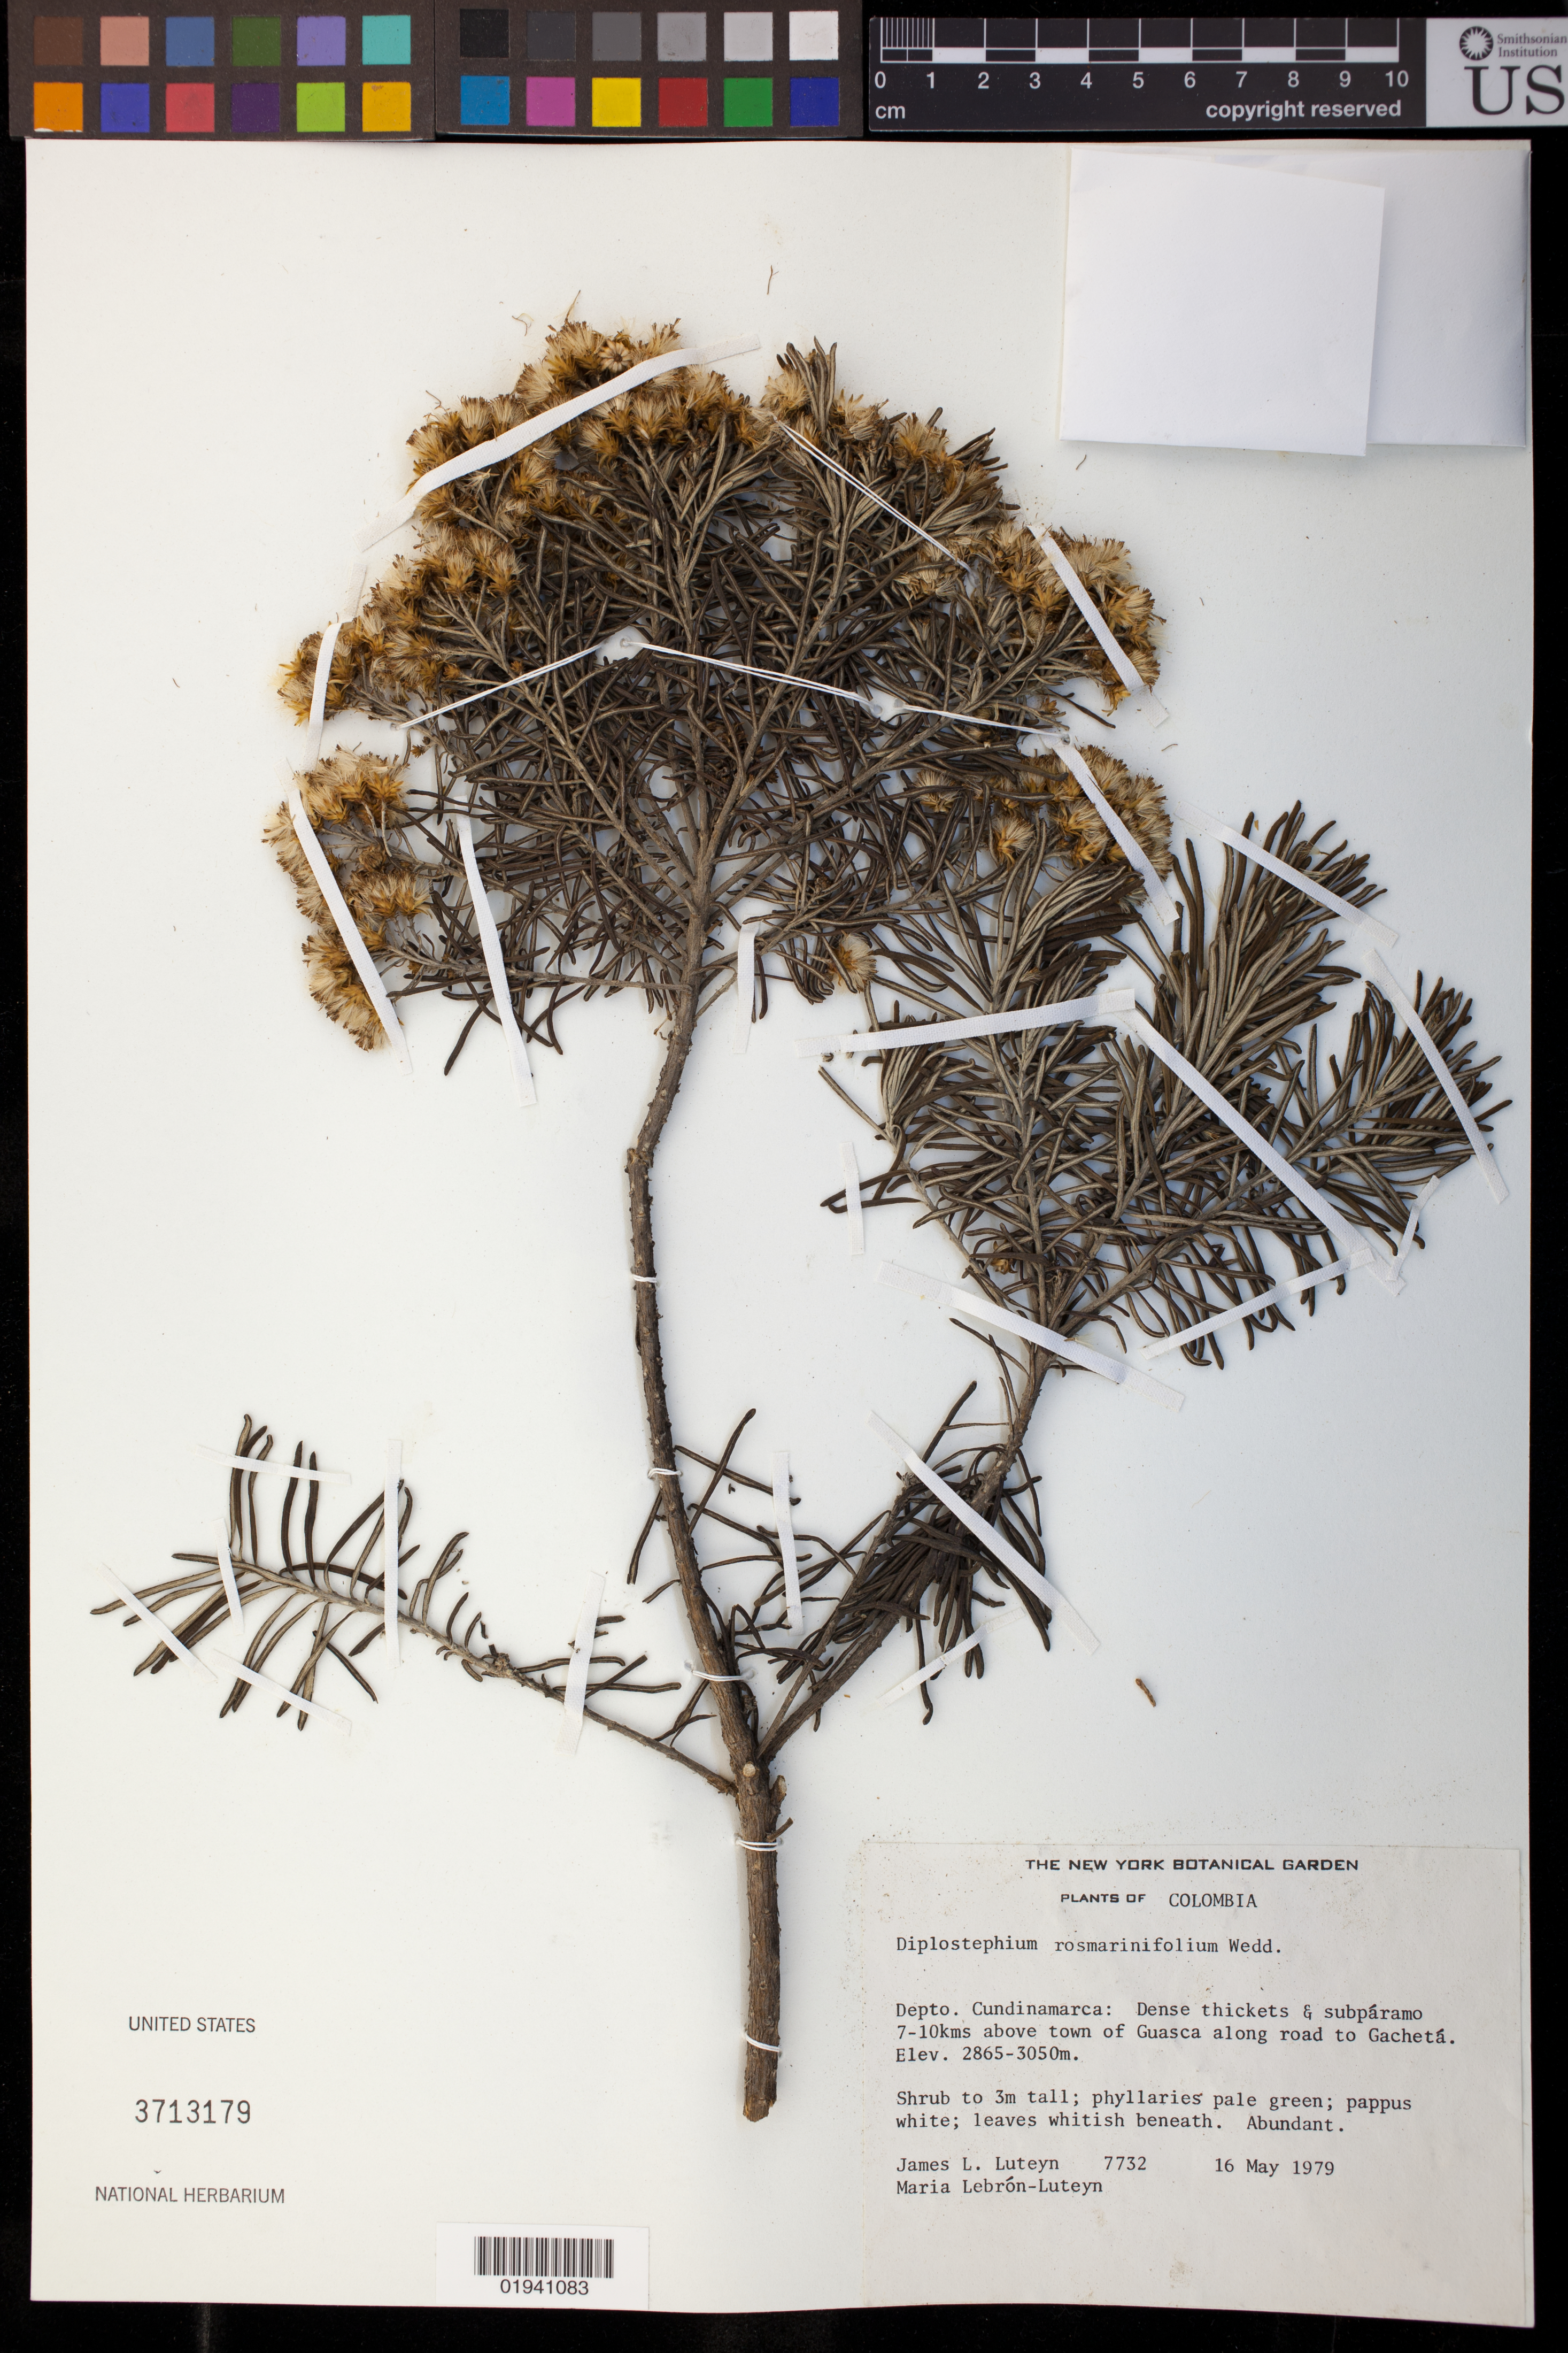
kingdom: Plantae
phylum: Tracheophyta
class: Magnoliopsida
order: Asterales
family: Asteraceae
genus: Diplostephium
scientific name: Diplostephium rosmarinifolium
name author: (Benth.) Wedd.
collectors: J. L. Luteyn & M. L. Lebrón-Luteyn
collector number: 7732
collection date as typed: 16 May 1979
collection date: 1979-05-16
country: Colombia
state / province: Cundinamarca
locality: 7-10 kms above town of Guasca along road to Gacheta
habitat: Dense thickets and subparamo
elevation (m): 2865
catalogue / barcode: US 3713179